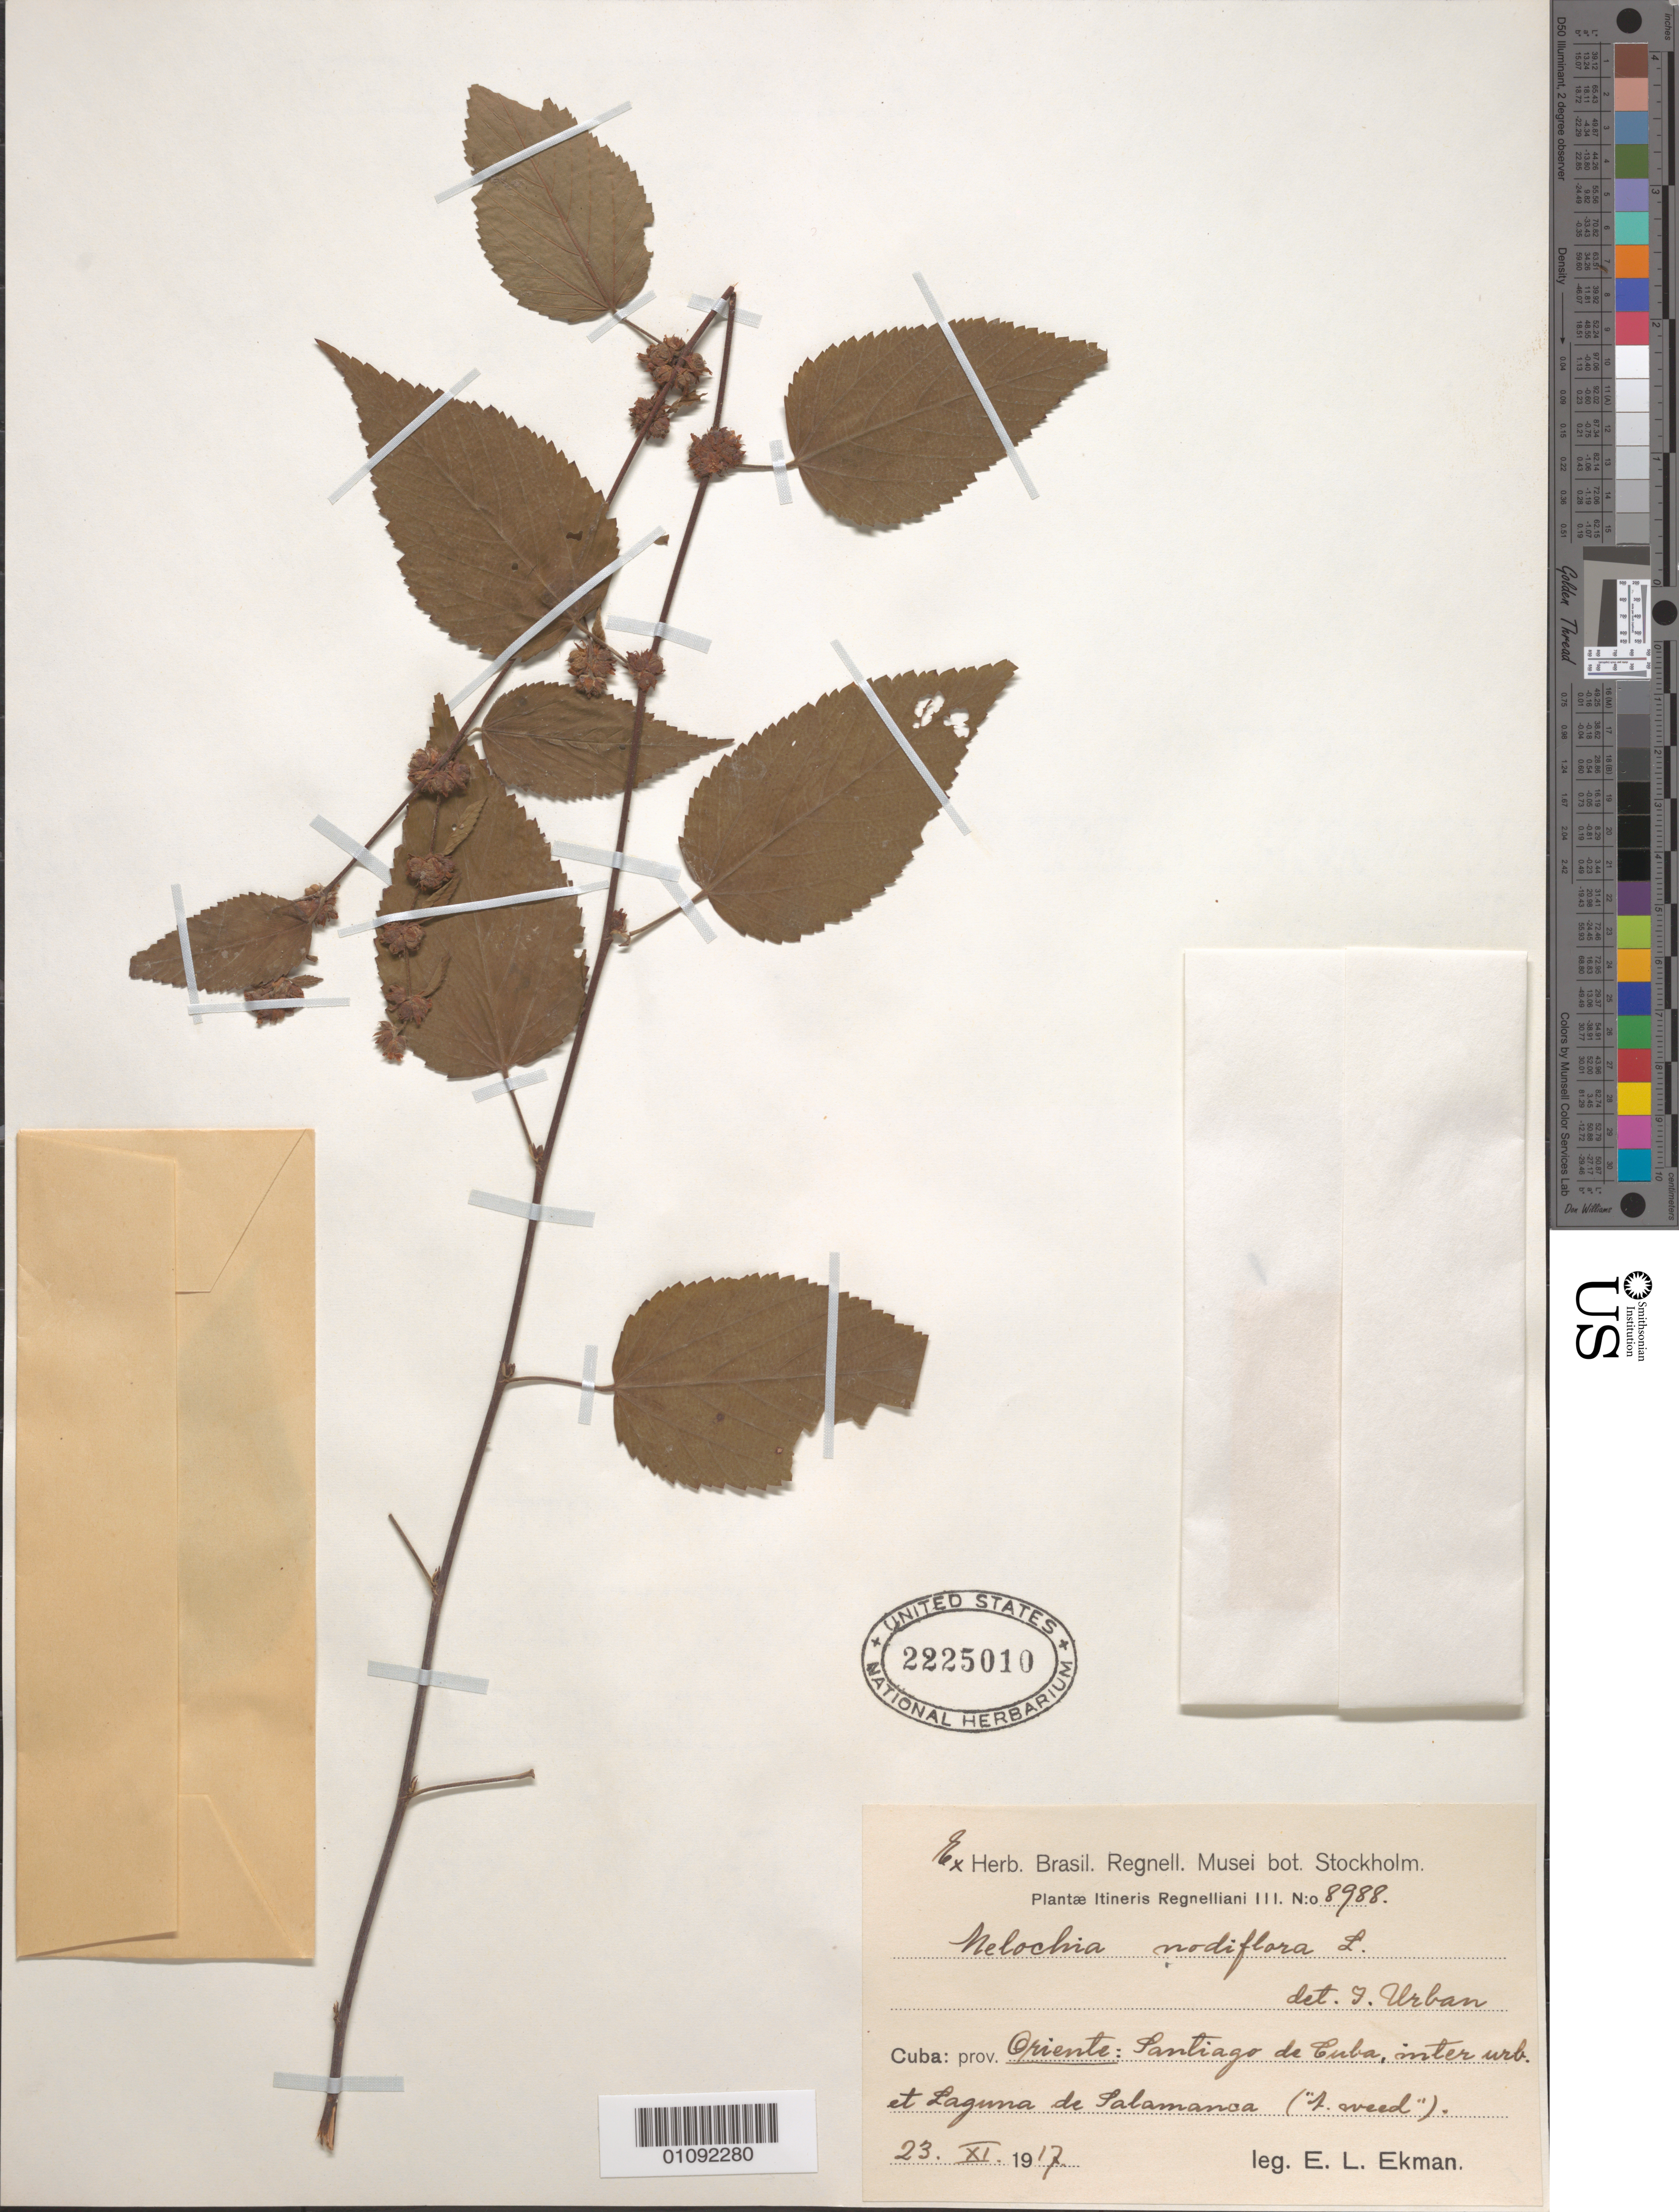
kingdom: Plantae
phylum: Tracheophyta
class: Magnoliopsida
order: Malvales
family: Malvaceae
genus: Melochia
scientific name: Melochia nodiflora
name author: Sw.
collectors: E. L. Ekman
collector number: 8988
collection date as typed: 23 Nov 1917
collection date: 1917-11-23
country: Cuba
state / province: Santiago de Cuba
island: Cuba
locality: Oriente: Santiago de Cuba, inter urb et Laguna de Salamanca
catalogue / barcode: US 2225010